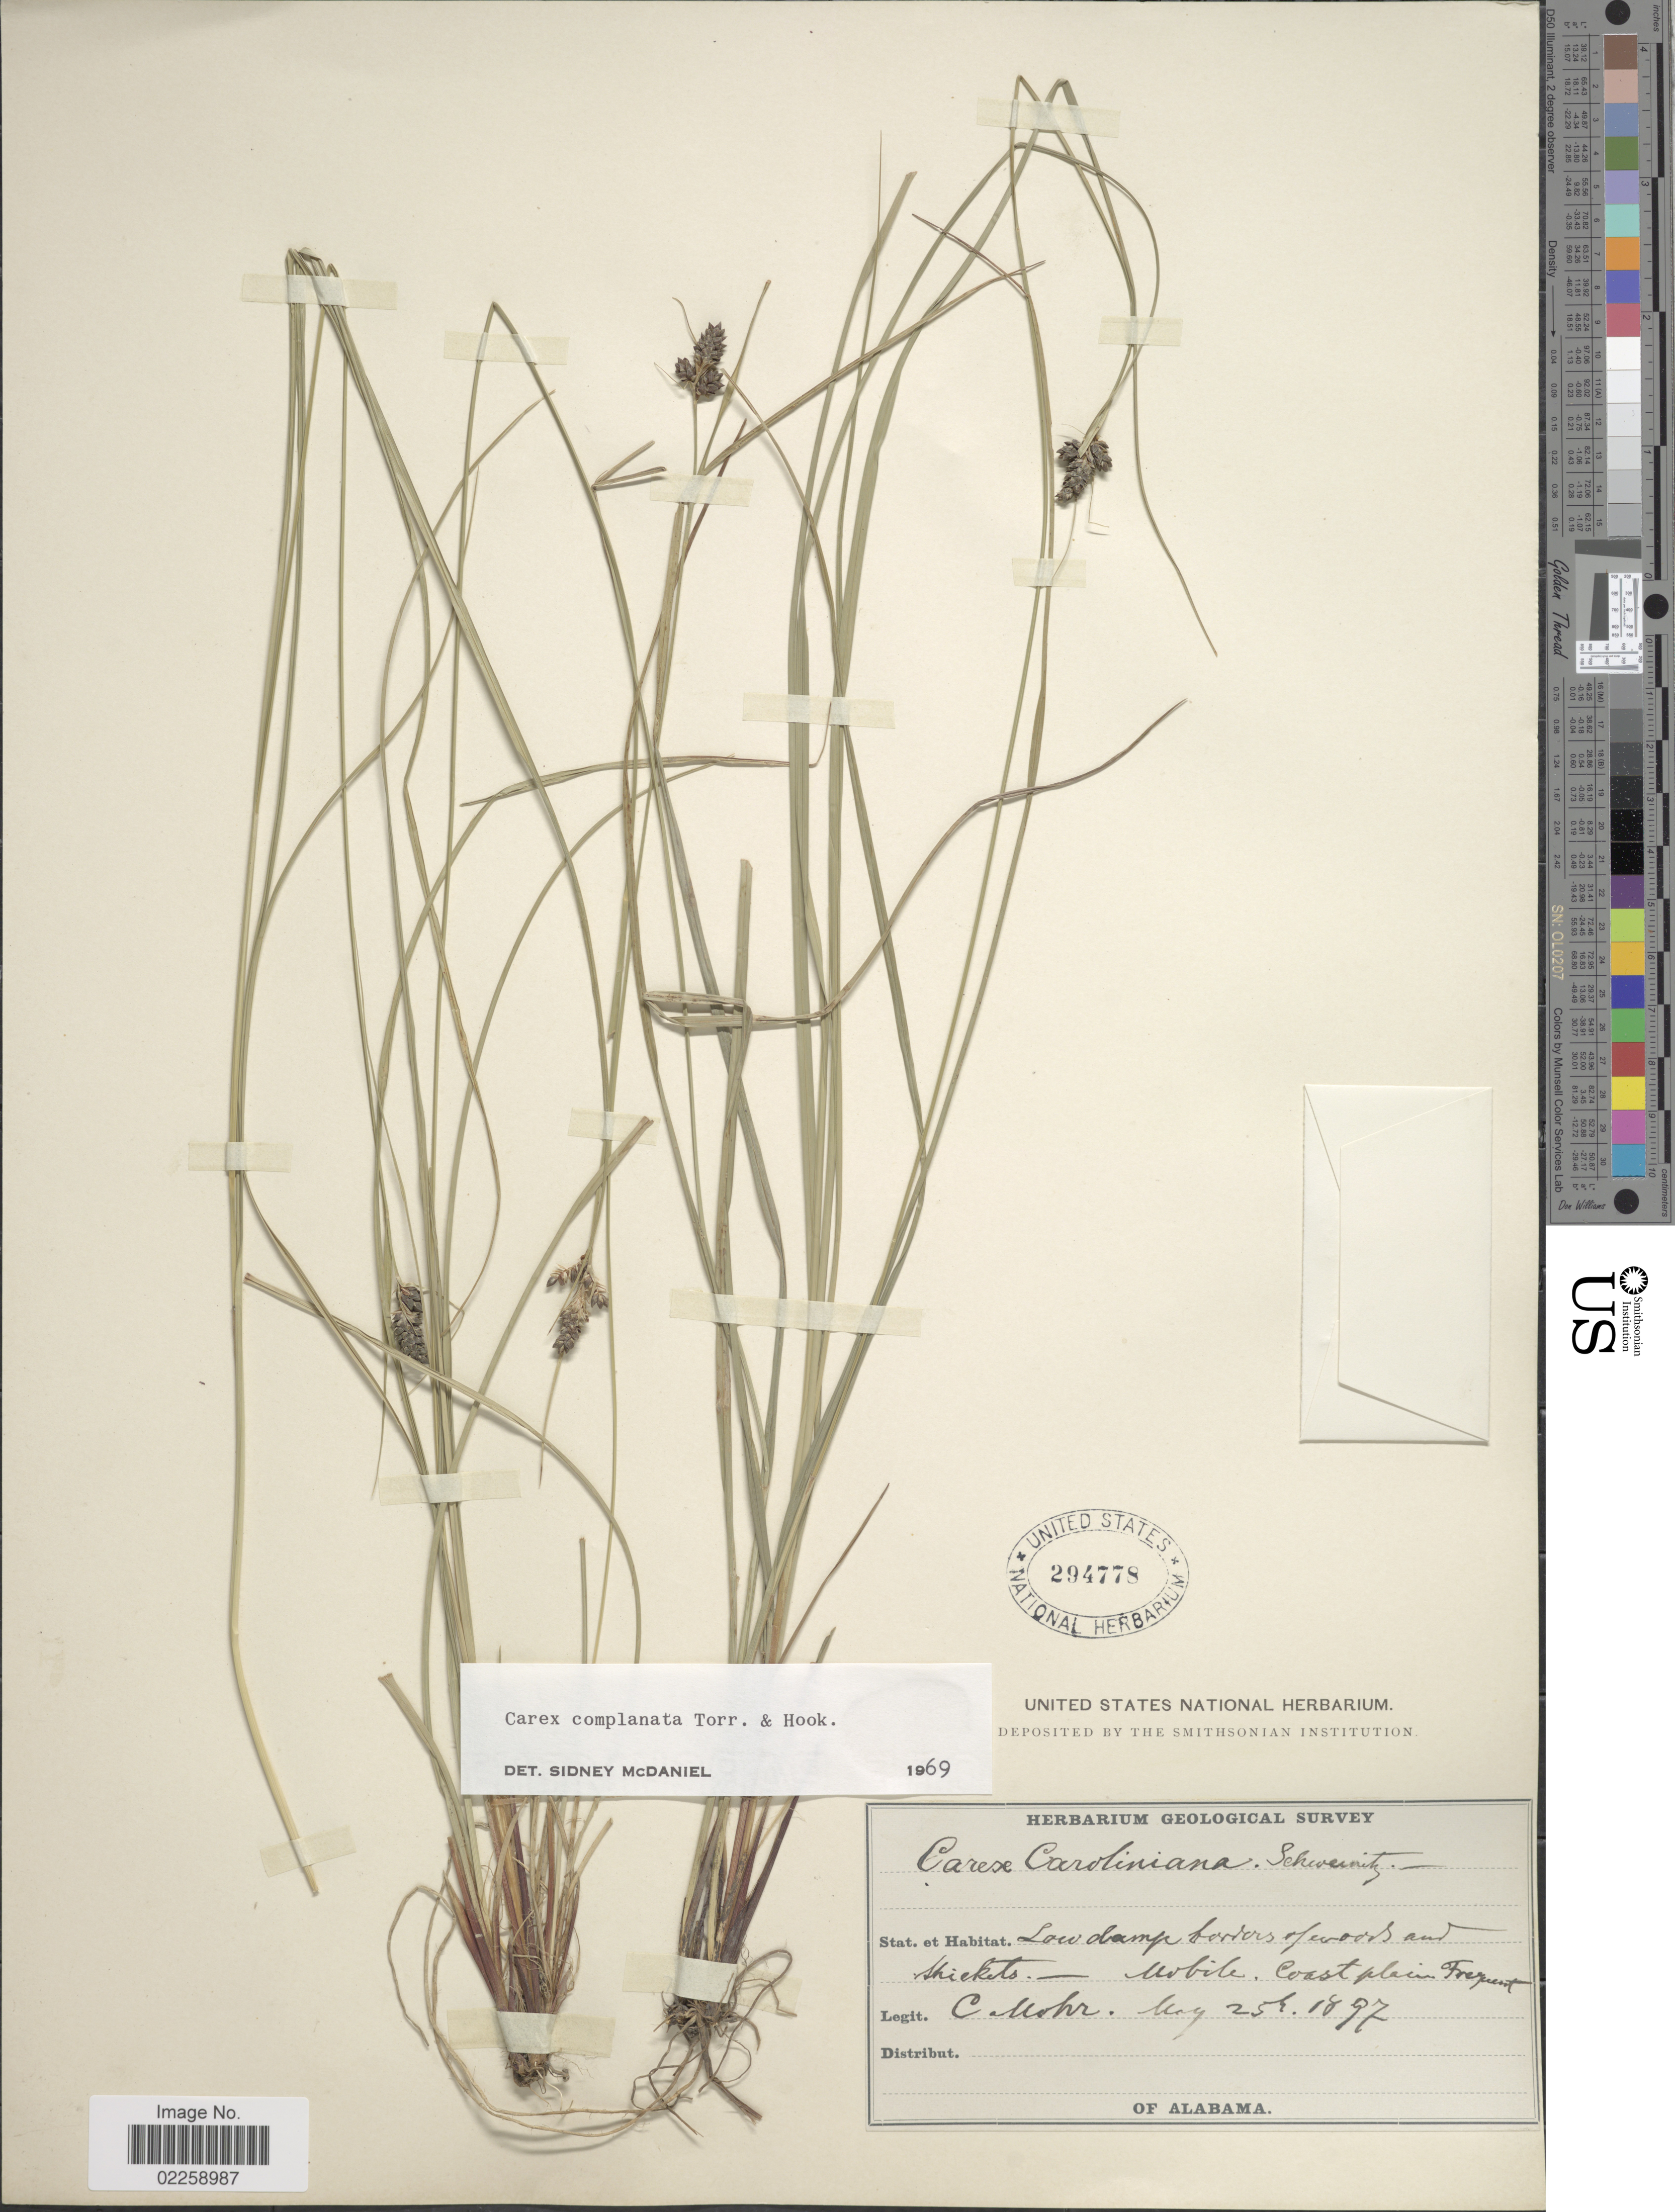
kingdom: Plantae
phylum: Tracheophyta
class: Liliopsida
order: Poales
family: Cyperaceae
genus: Carex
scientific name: Carex complanata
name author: Torr. & Hook.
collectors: Mohr, C. T. (herbarium)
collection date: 1897-05-25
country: United States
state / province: Alabama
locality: Mobile, Coast Plain Frequent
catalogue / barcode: US 294778